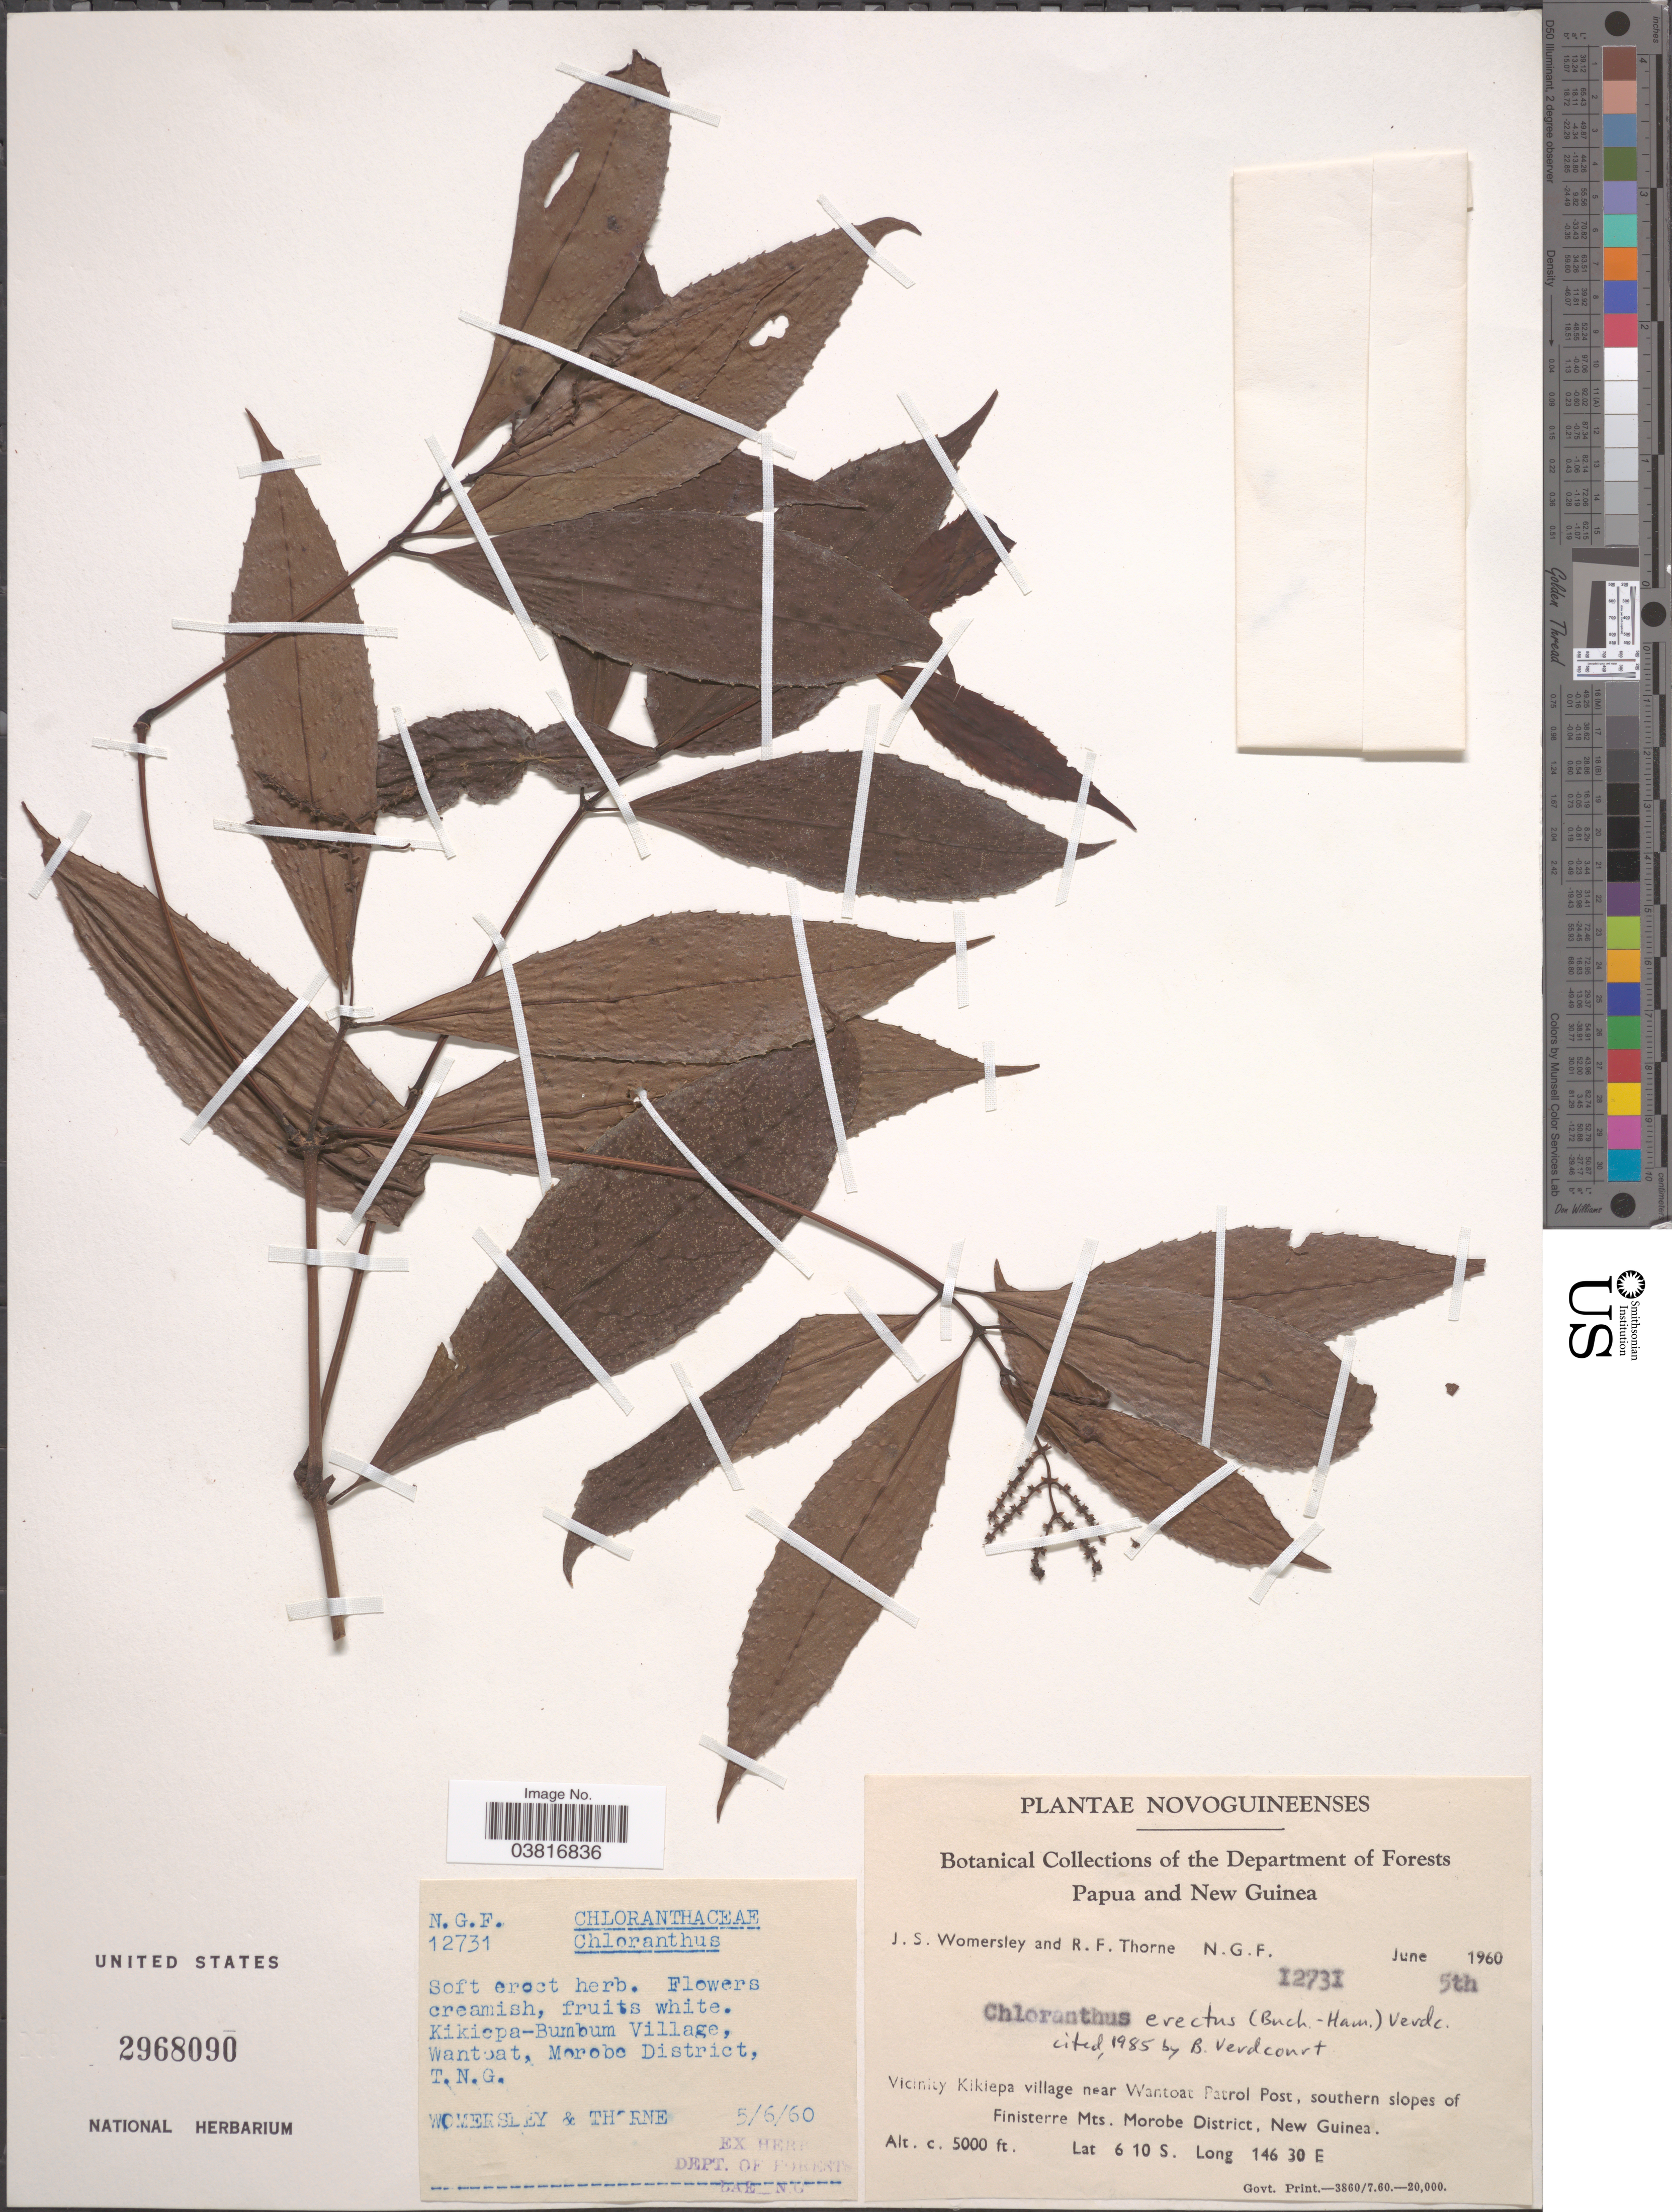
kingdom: Plantae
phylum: Tracheophyta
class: Magnoliopsida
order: Chloranthales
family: Chloranthaceae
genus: Chloranthus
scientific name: Chloranthus erectus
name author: (Buch.-Ham.) Verdc.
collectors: J. S. Womersley & R. Thorne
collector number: N.G.F.12731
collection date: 1960-06-05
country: Papua New Guinea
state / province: Morobe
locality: Papua and New Guinea. Vicinity Kikiepa village near Wantoat Patrol Post, southern slopes of Finisterre Mts. Morobe District, New Guinea.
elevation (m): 1524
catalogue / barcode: US 2968090